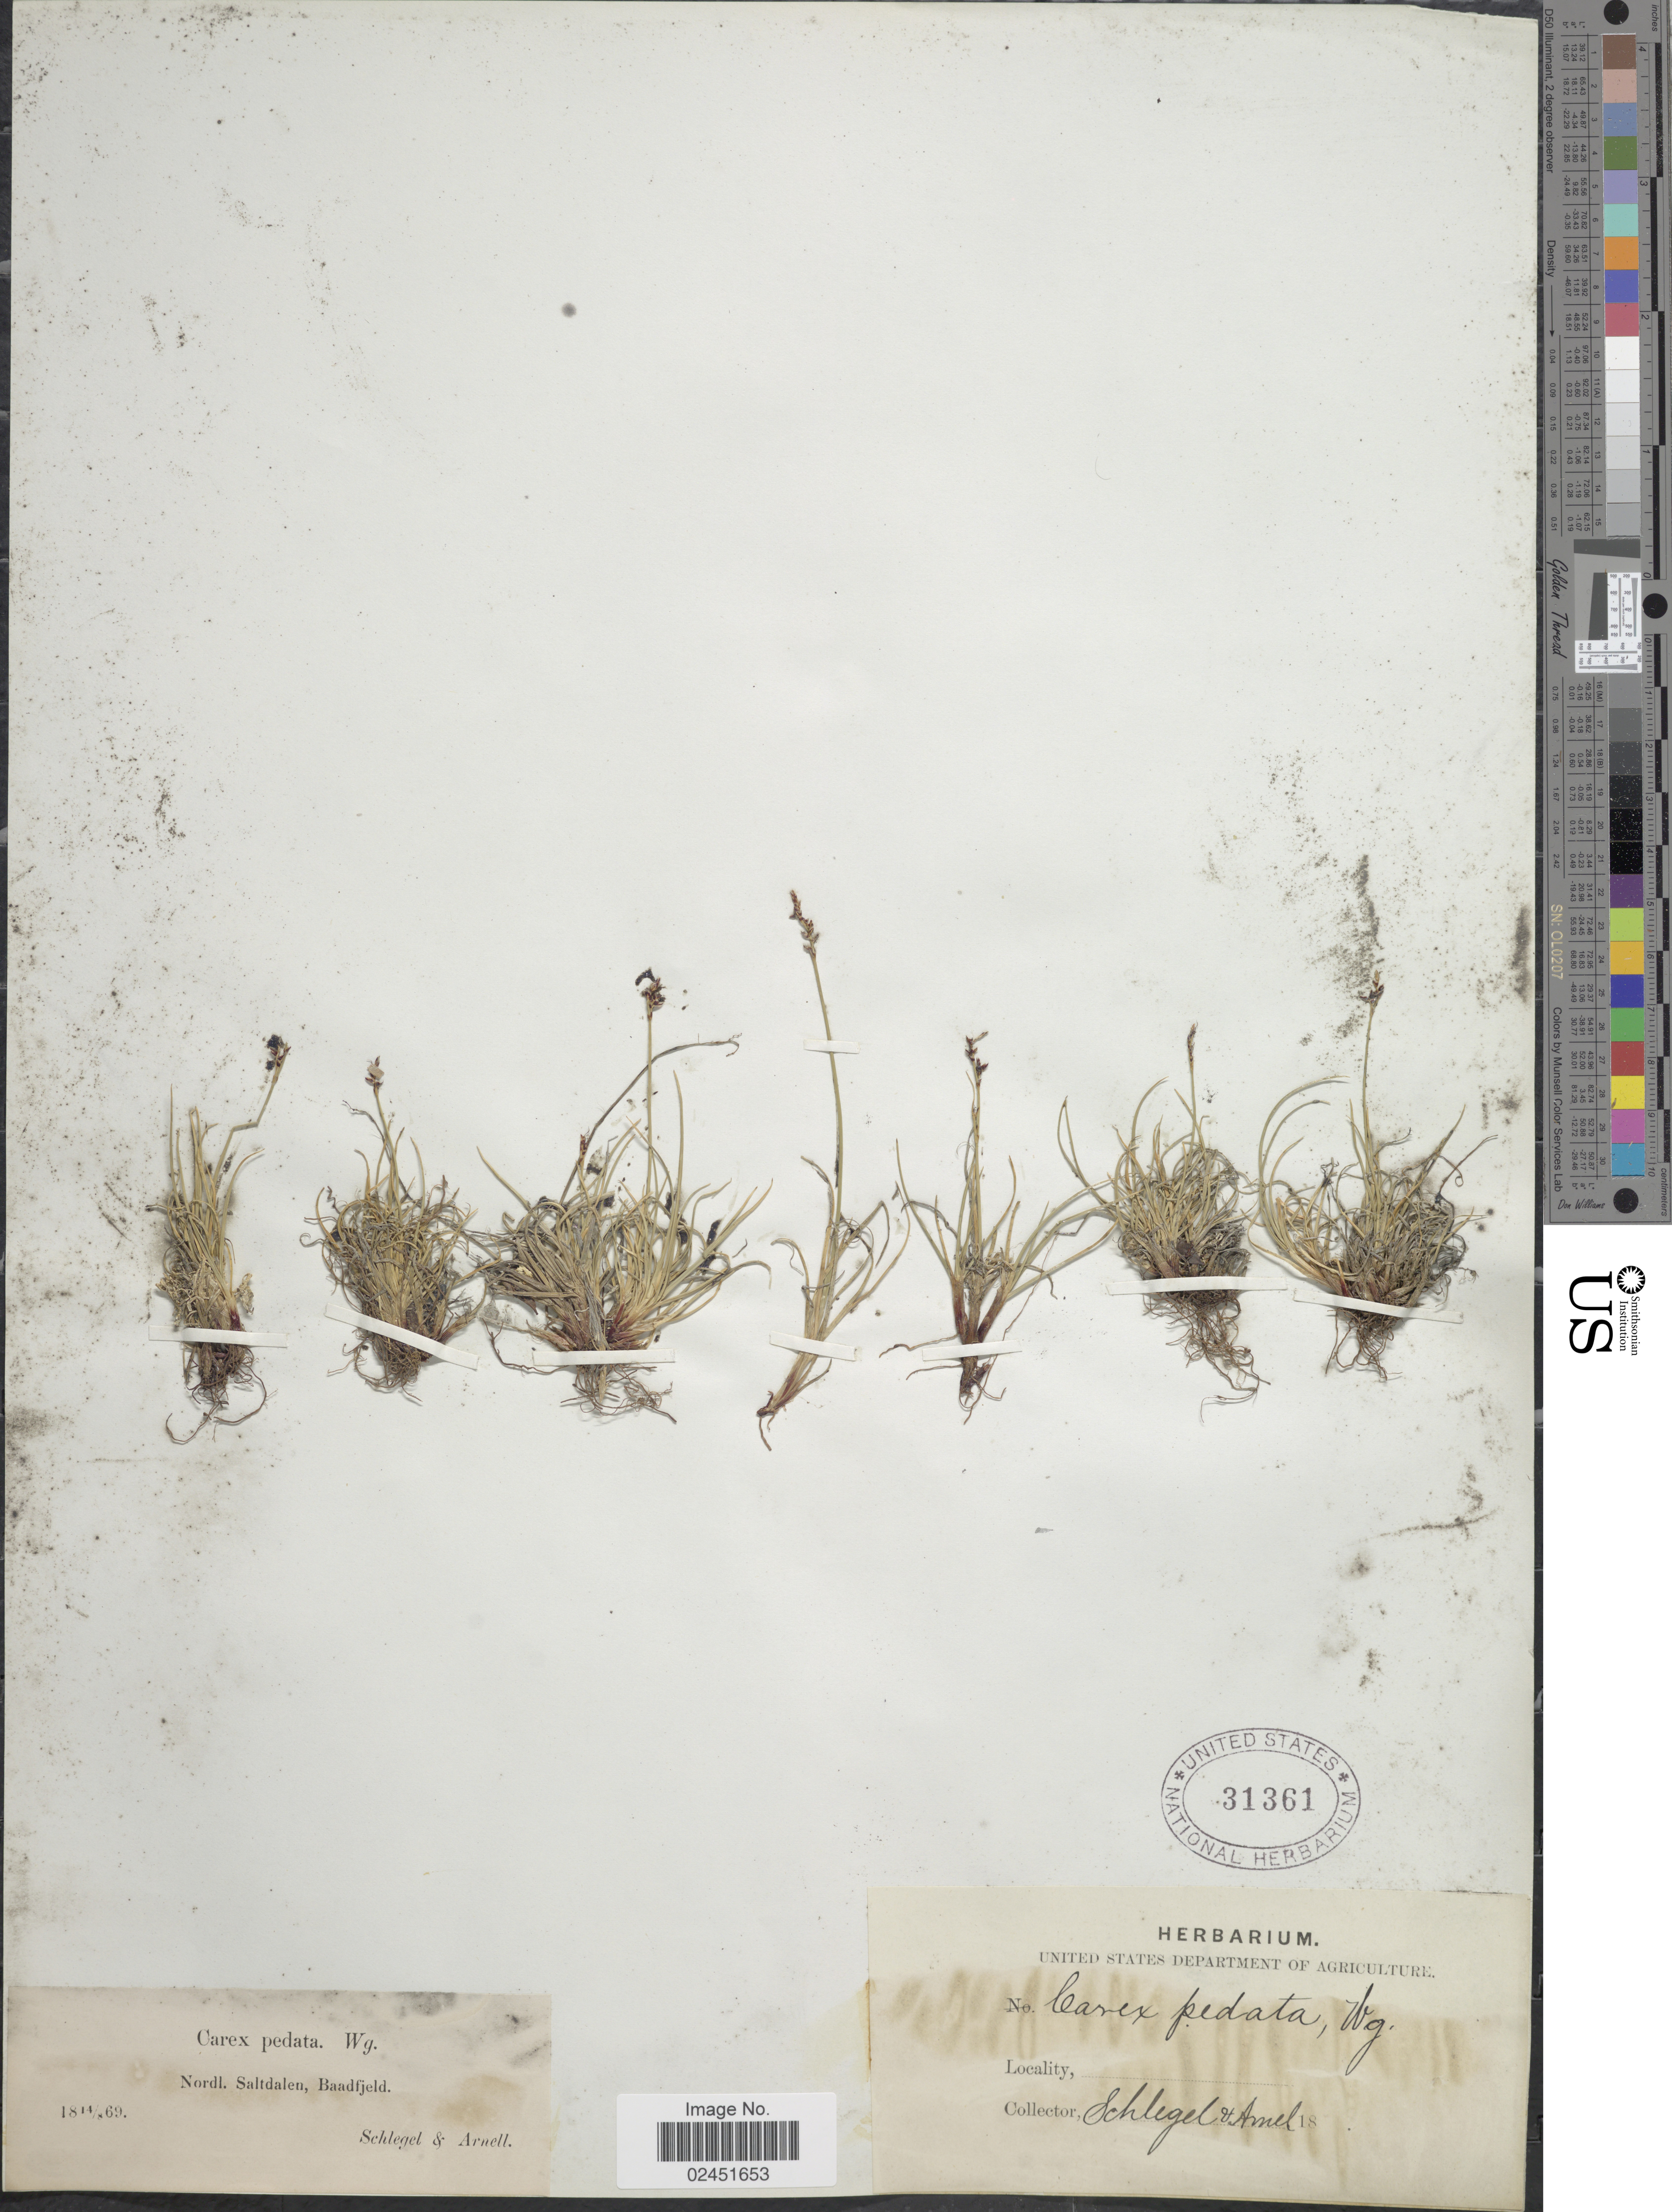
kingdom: Plantae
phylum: Tracheophyta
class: Liliopsida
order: Poales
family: Cyperaceae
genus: Carex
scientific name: Carex glacialis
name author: Mack.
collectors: Schlegel & Arnell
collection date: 1869-08-14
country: Norway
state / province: Nordland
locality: Nordl. Saltdalen, Baadfjeld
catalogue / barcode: US 31361